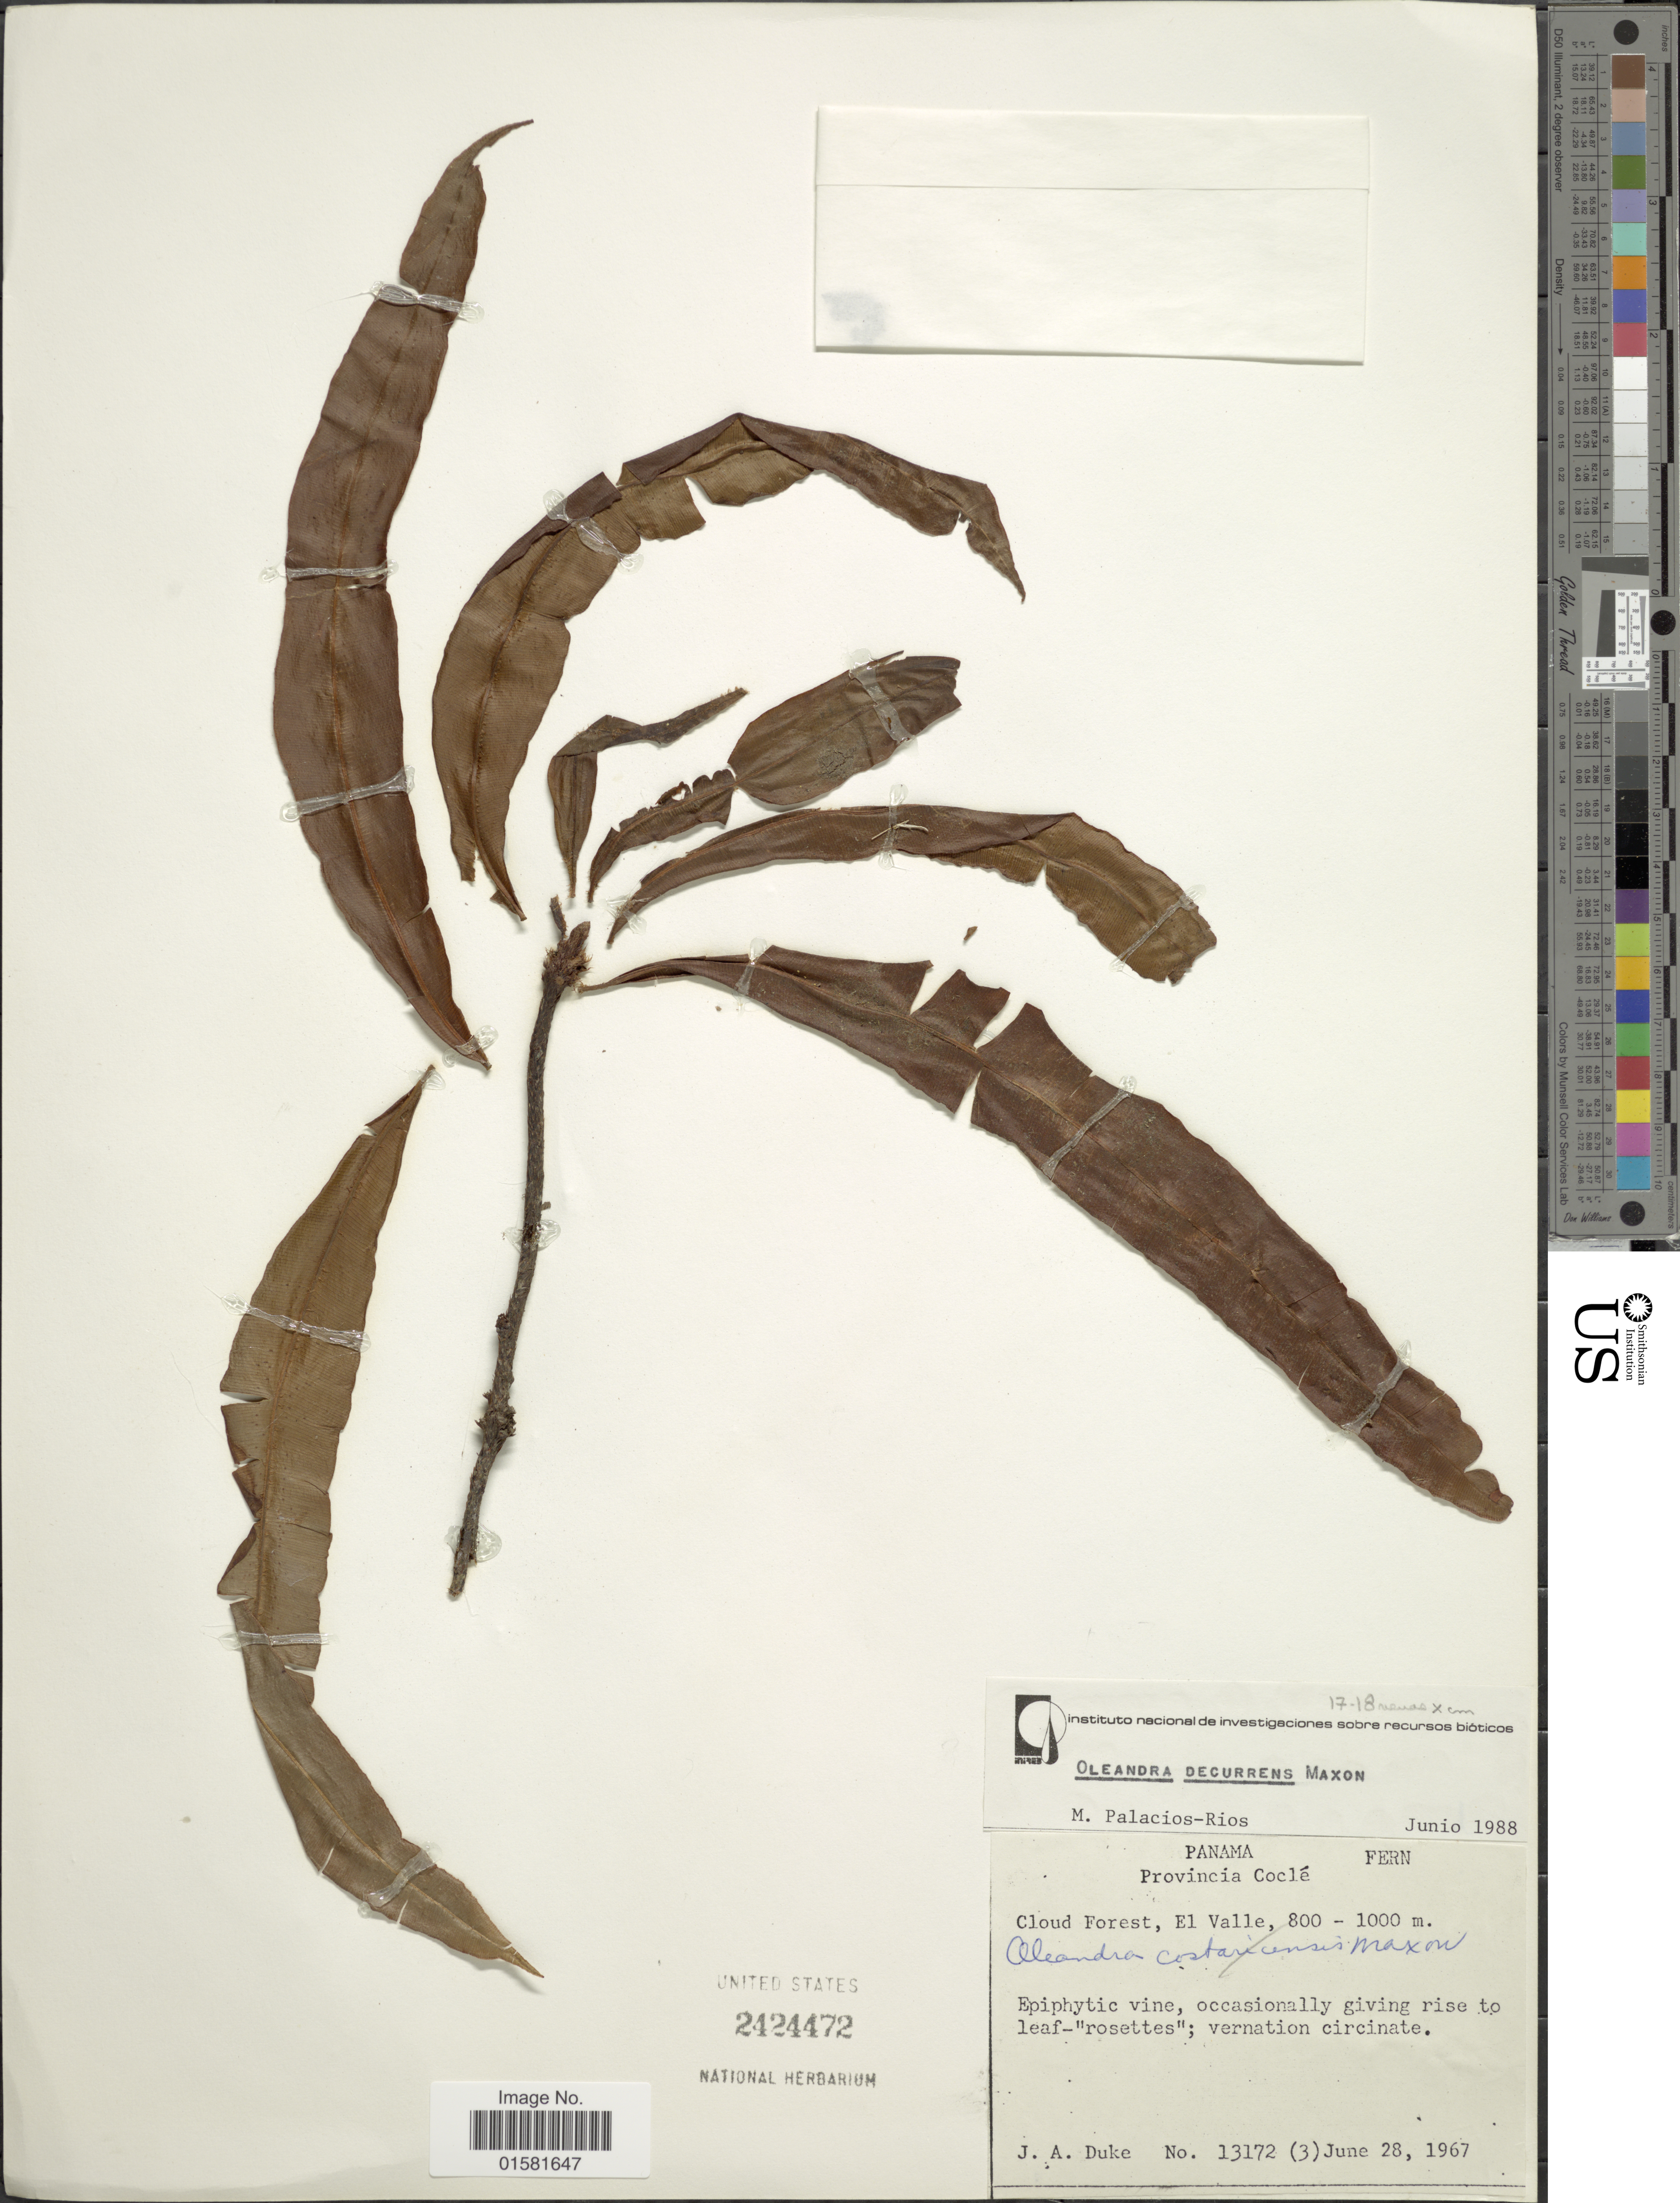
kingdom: Plantae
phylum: Tracheophyta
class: Polypodiopsida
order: Polypodiales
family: Oleandraceae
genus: Oleandra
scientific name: Oleandra decurrens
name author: Maxon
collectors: J. A. Duke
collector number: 13172 (3)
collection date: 1967-06-28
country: Panama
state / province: Coclé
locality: Panama,Provincia Cocle, Cloud Forest, El Valle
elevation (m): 800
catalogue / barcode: US 2424472